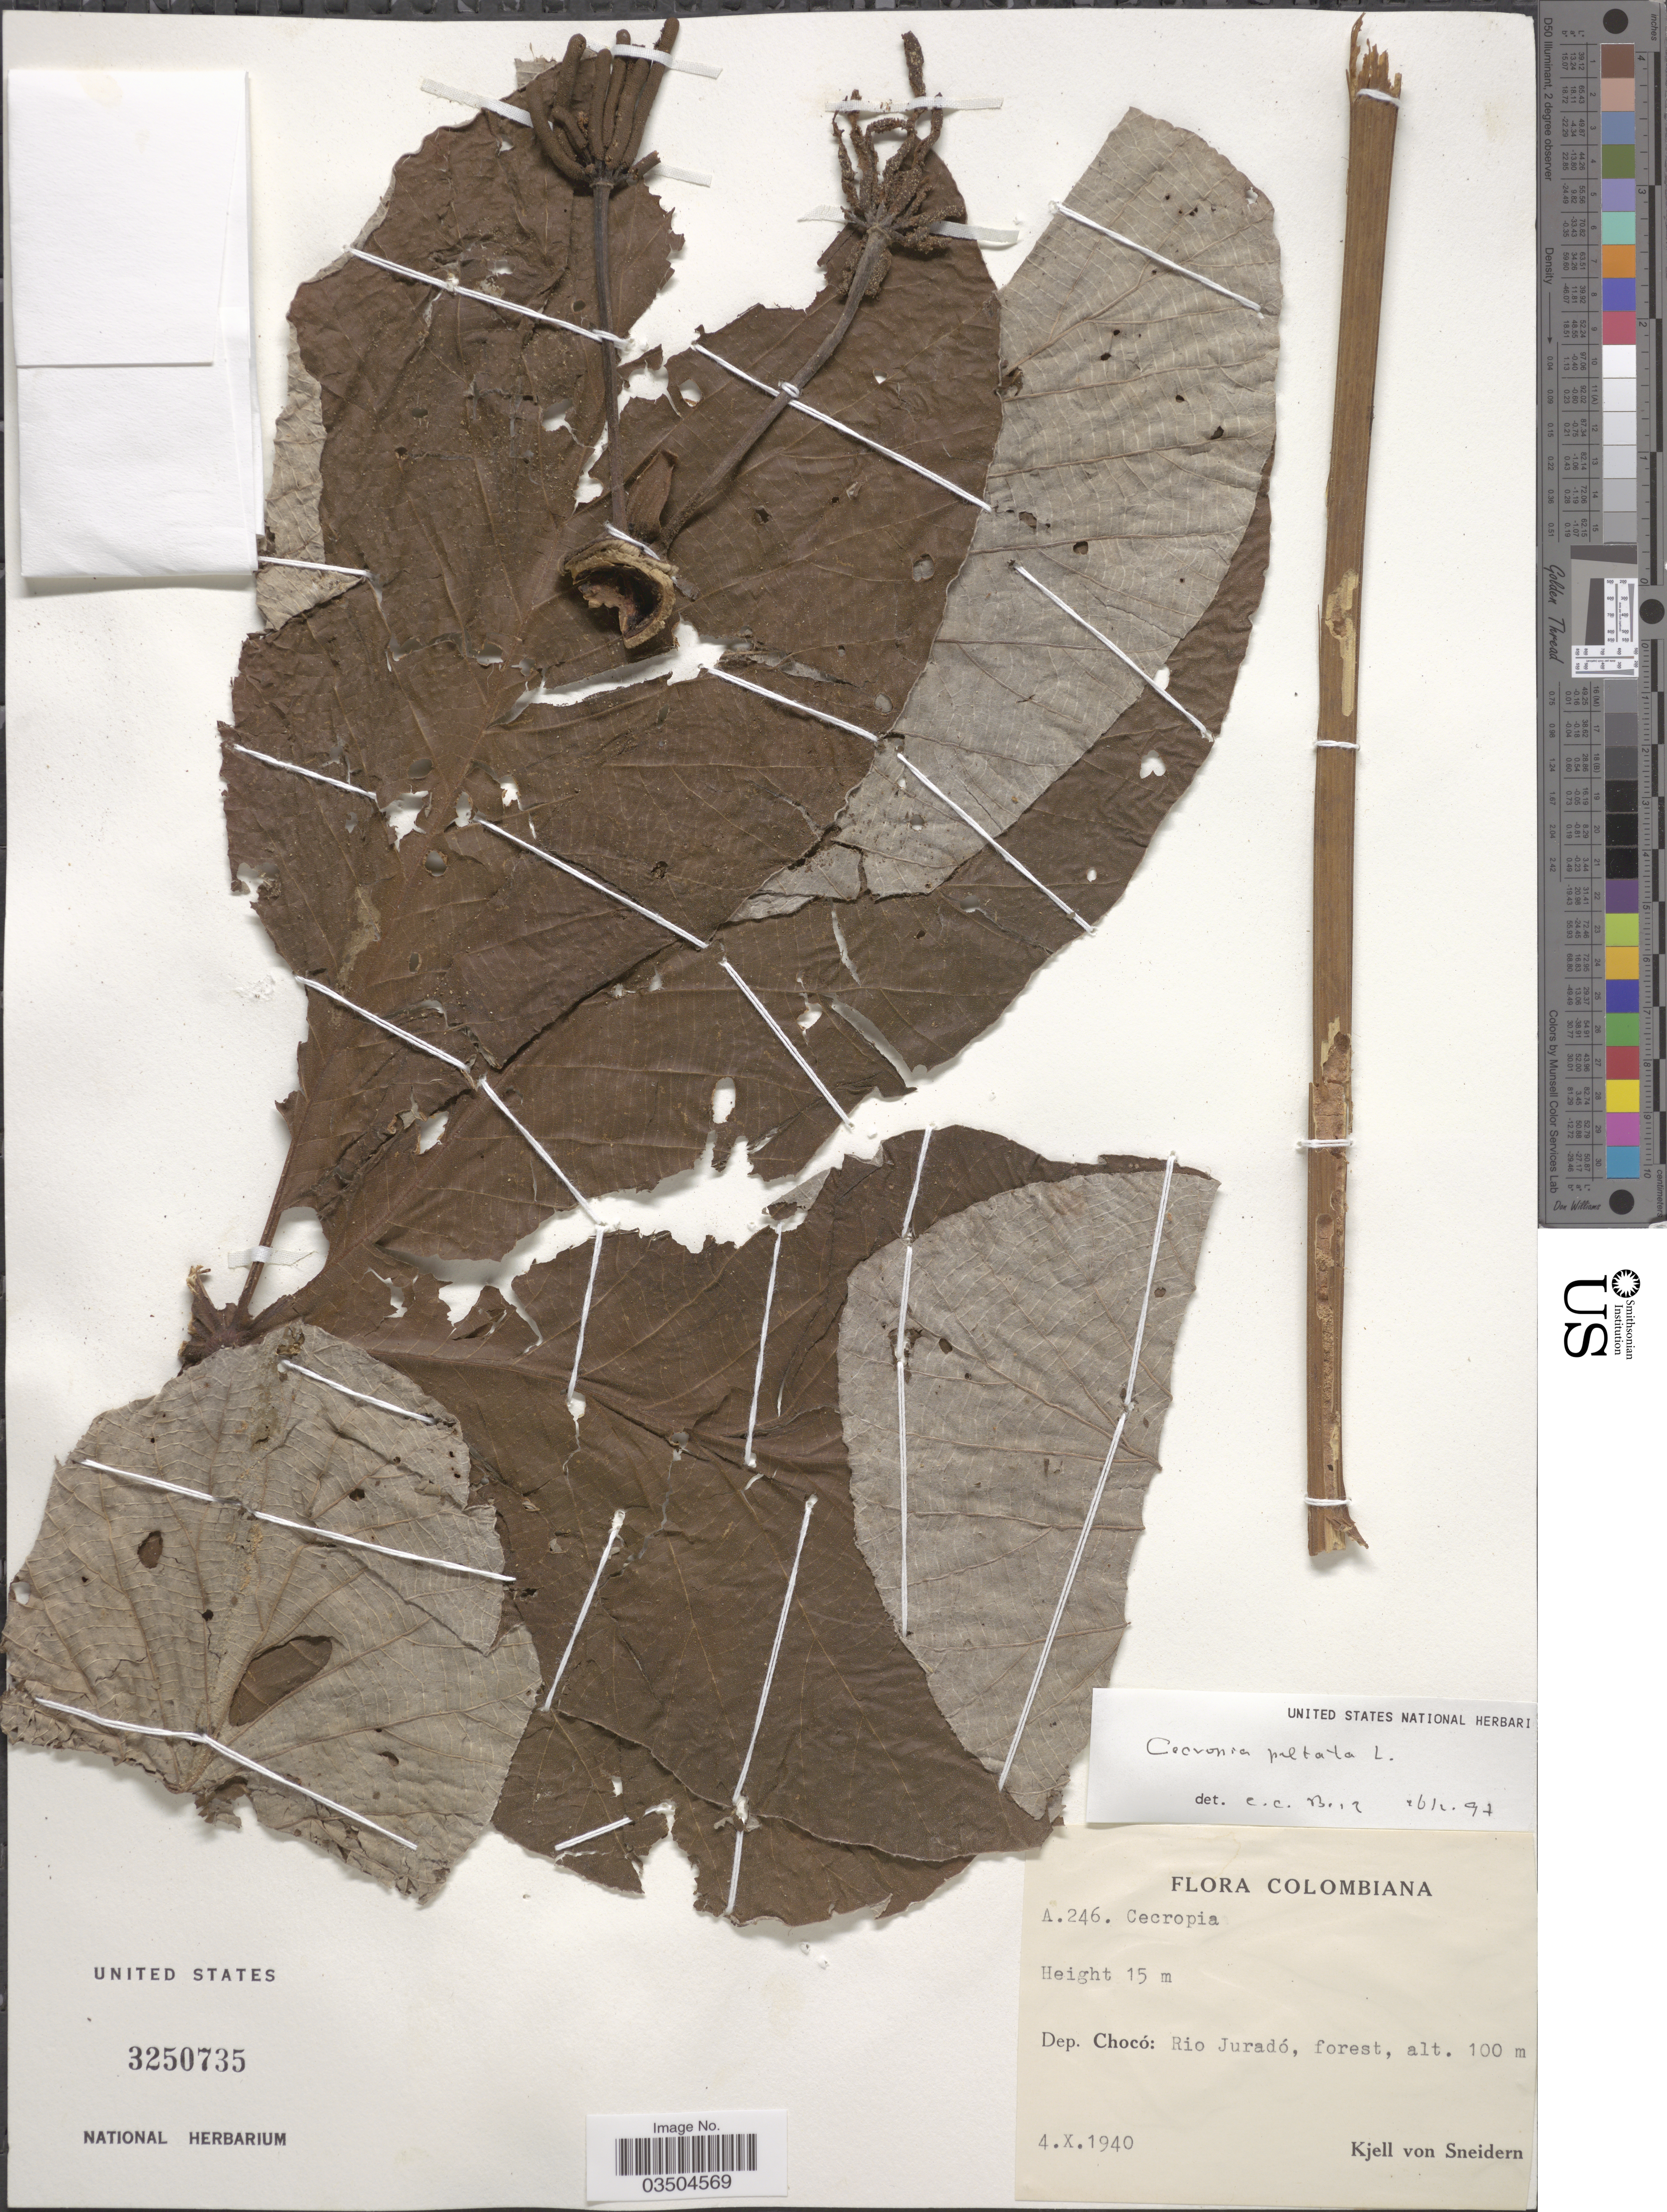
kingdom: Plantae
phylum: Tracheophyta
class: Magnoliopsida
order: Rosales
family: Urticaceae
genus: Cecropia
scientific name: Cecropia peltata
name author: L.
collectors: K. von Sneidern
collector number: A246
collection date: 1940-10-04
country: Colombia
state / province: Chocó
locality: Dep. Chocó: Rio Juradó, forest.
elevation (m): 100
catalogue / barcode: US 3250735